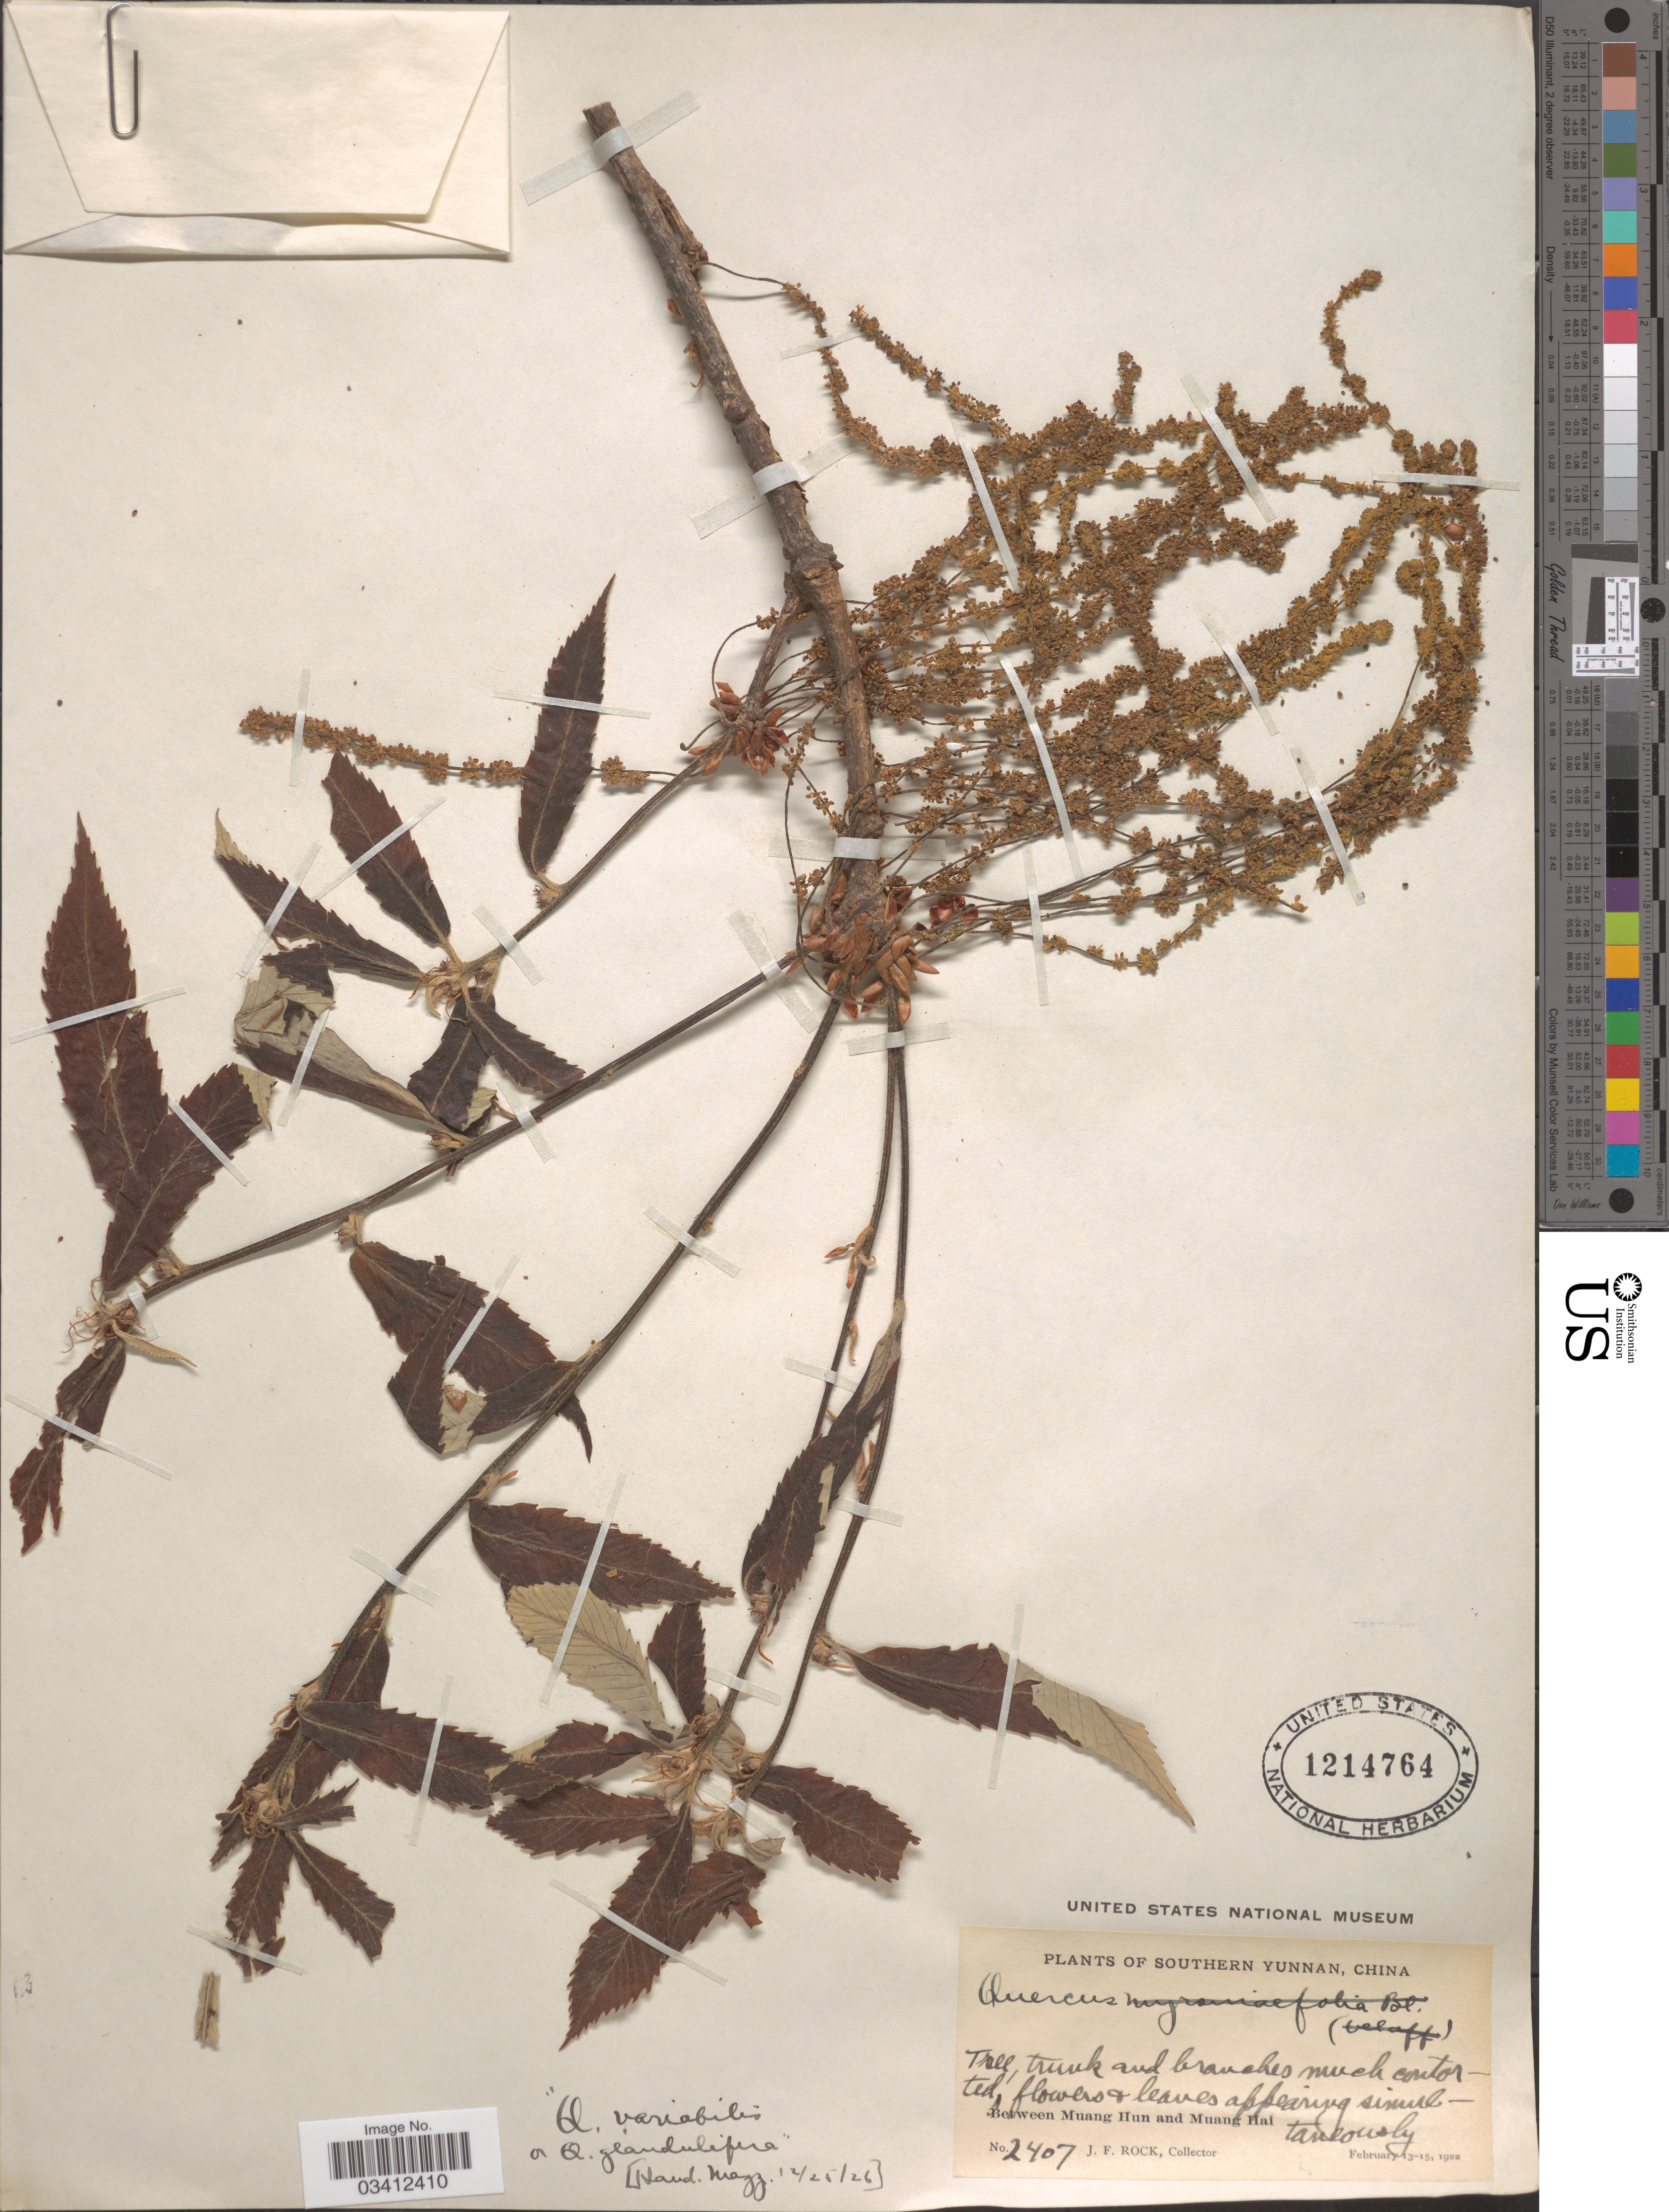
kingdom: Plantae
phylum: Tracheophyta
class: Magnoliopsida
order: Fagales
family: Fagaceae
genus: Quercus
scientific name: Quercus variabilis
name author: Blume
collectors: J. Rock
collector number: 2407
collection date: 1922-02-13/1922-02-15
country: China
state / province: Yunnan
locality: Southern Yunnan. Between Muang Hun and Muang Hai.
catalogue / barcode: US 1214764